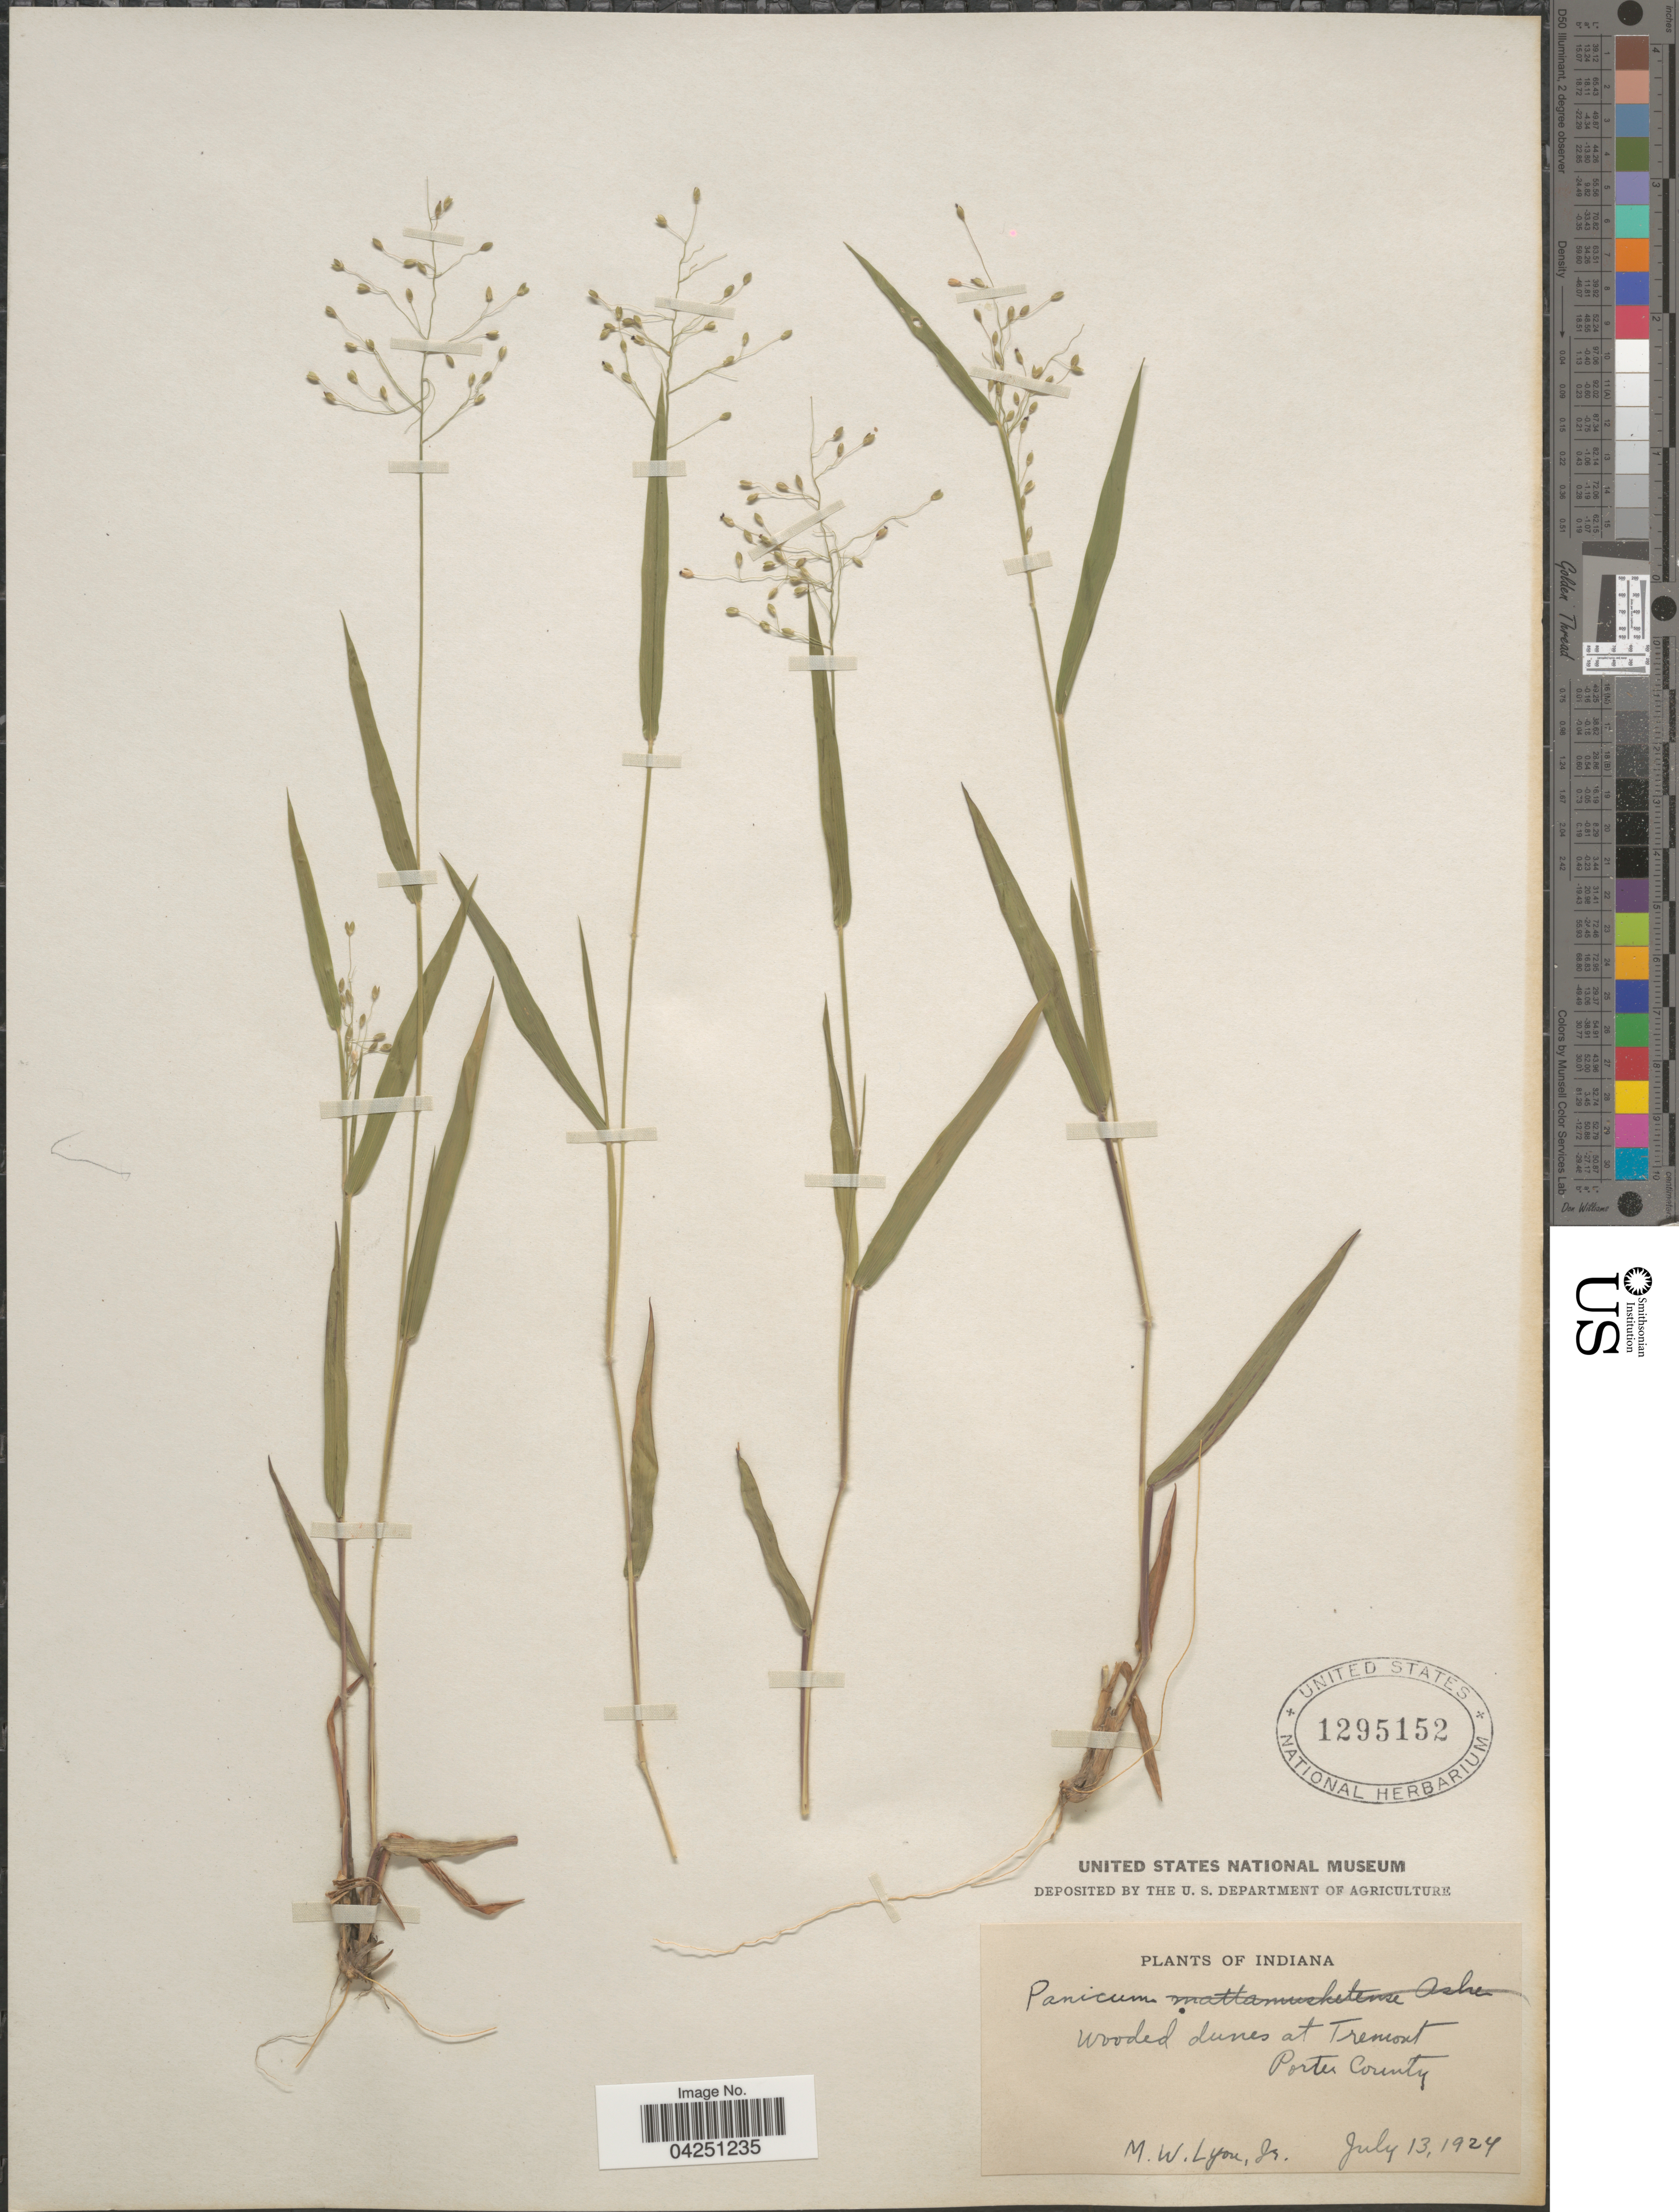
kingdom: Plantae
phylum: Tracheophyta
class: Liliopsida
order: Poales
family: Poaceae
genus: Dichanthelium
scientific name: Dichanthelium acuminatum var. acuminatum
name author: (Sw.) Gould & C.A. Clark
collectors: M. Lyon Jr.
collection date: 1924-07-13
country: United States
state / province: Indiana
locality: Wooded dunes at Tremont. Porter County.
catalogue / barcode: US 1295152